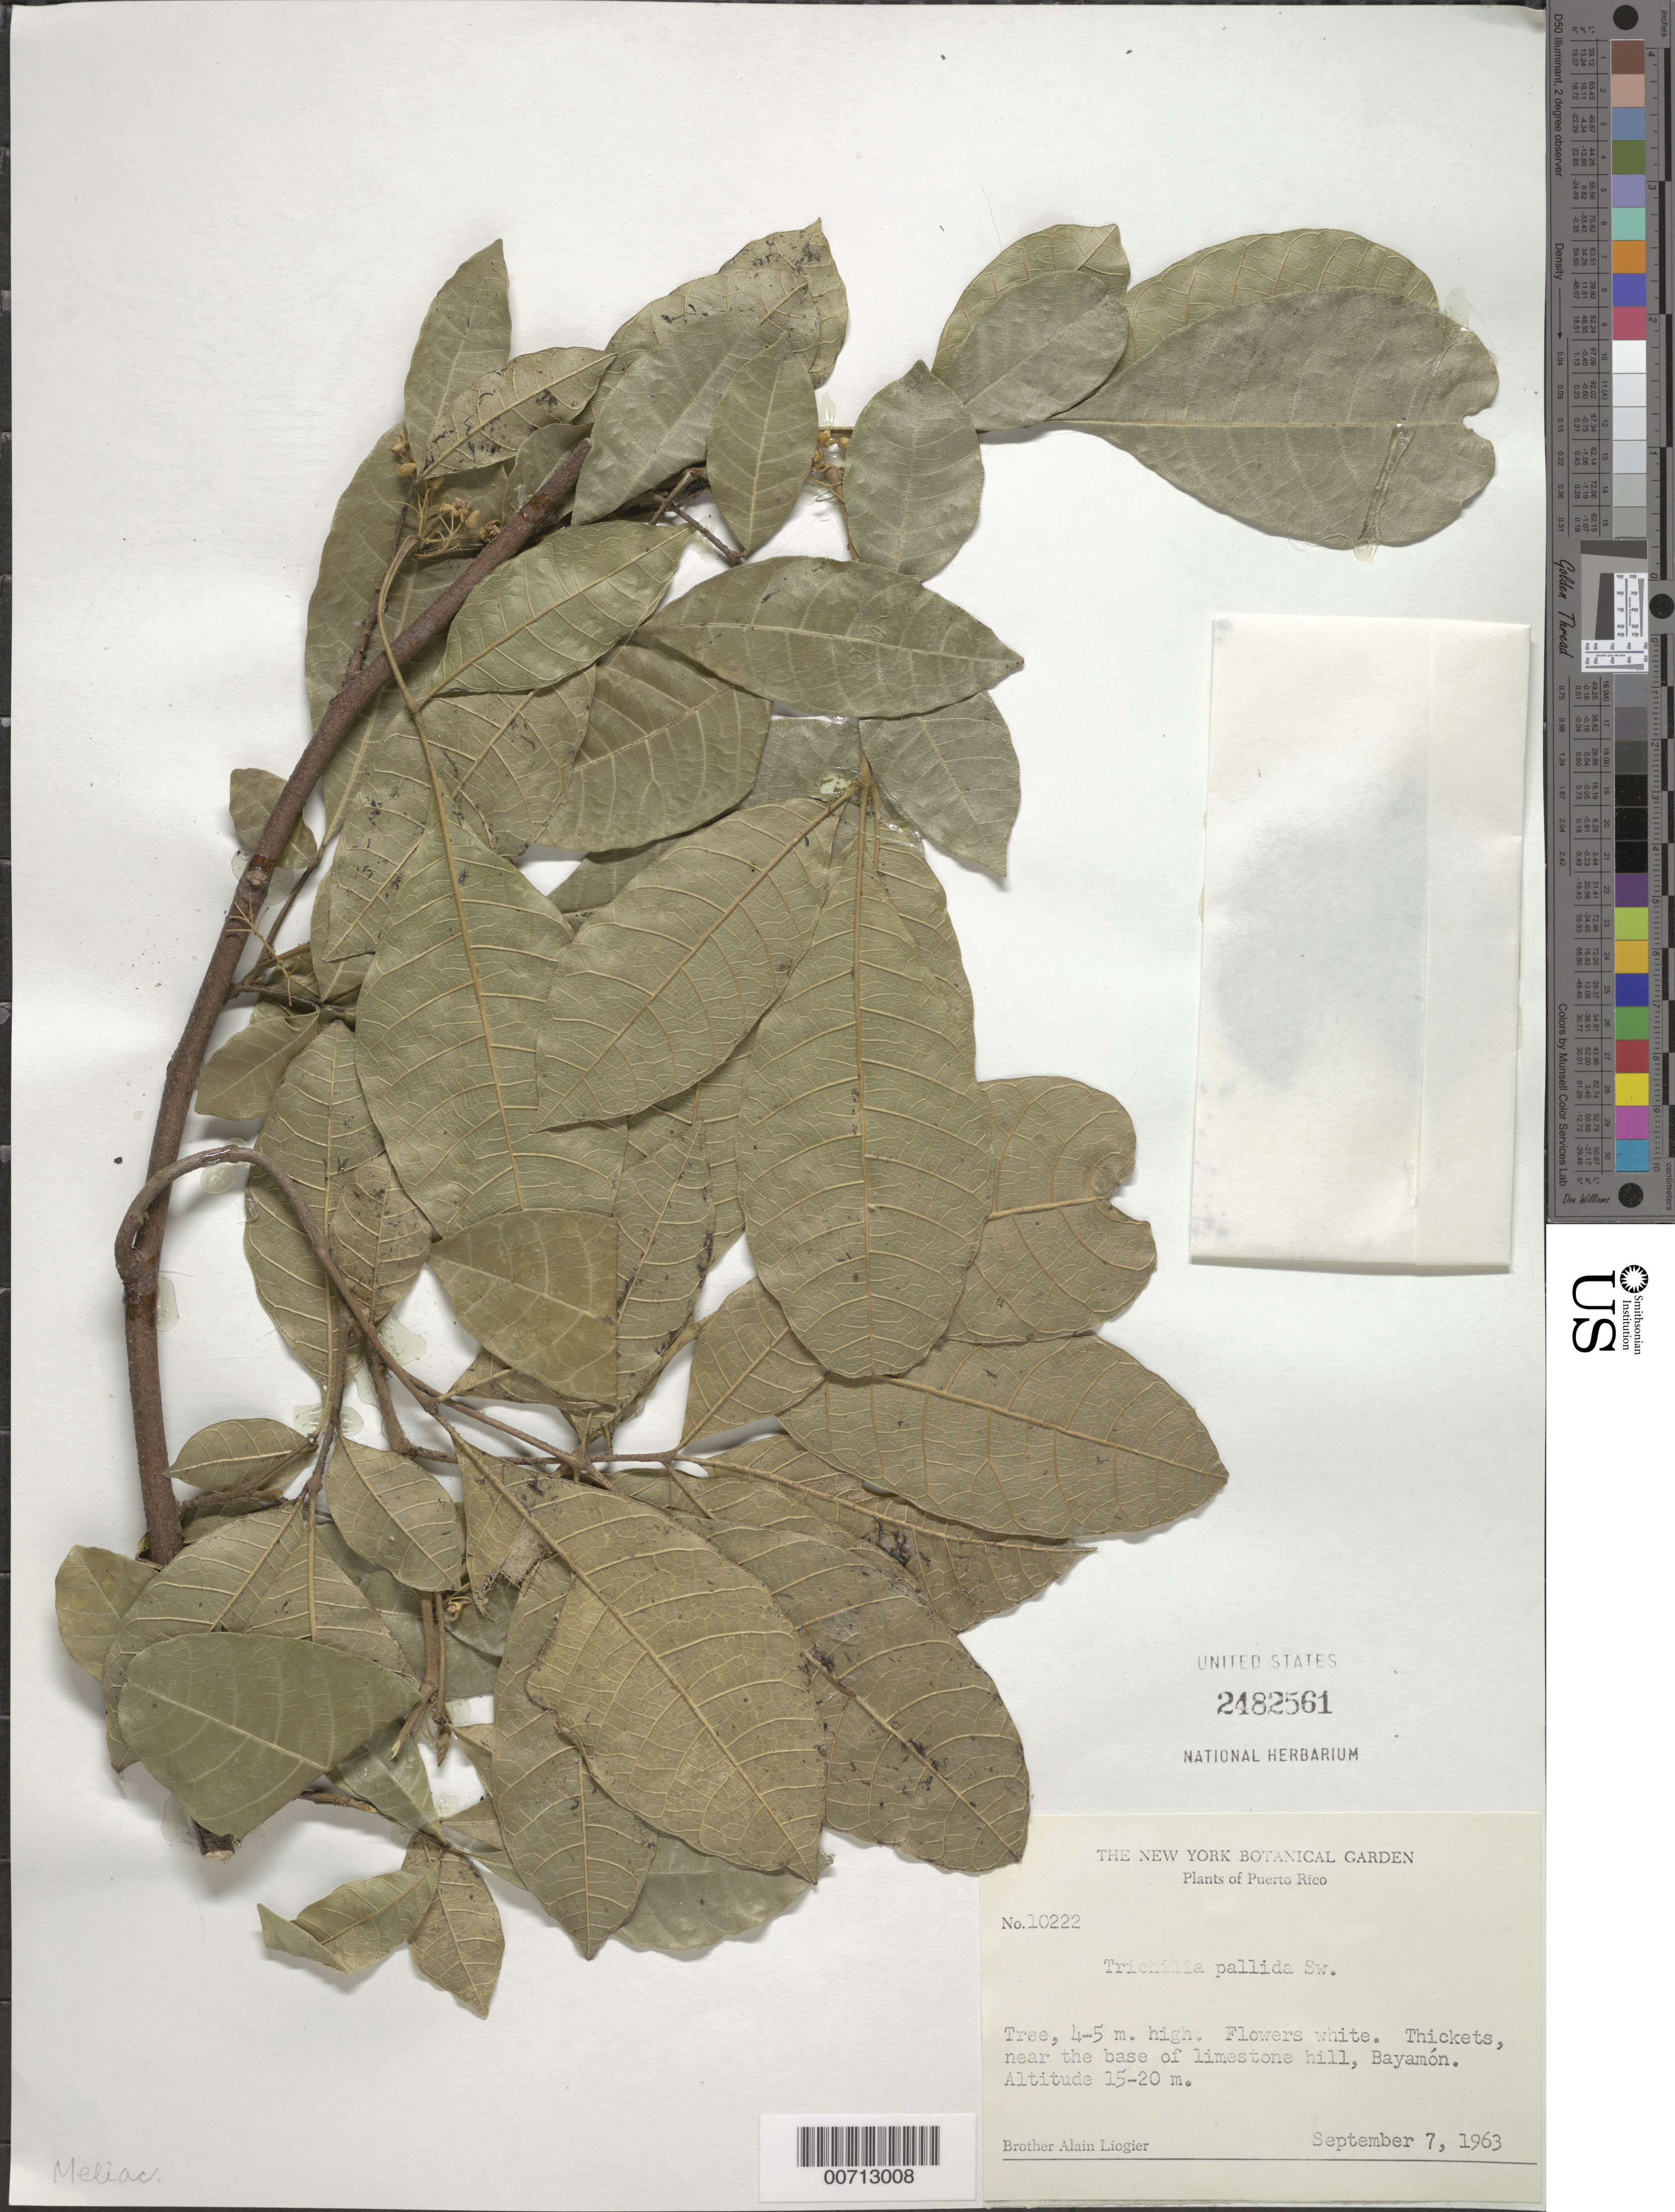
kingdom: Plantae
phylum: Tracheophyta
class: Magnoliopsida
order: Sapindales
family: Meliaceae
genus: Trichilia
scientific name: Trichilia pallida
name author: Sw.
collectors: A. H. Liogier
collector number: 10222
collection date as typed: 07 Sep 1963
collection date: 1963-09-07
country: Puerto Rico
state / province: Bayamon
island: Greater Antilles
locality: Limestone Hill, near base of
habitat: Thickets, near the base of limestone hill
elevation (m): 15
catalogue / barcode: US 2482561